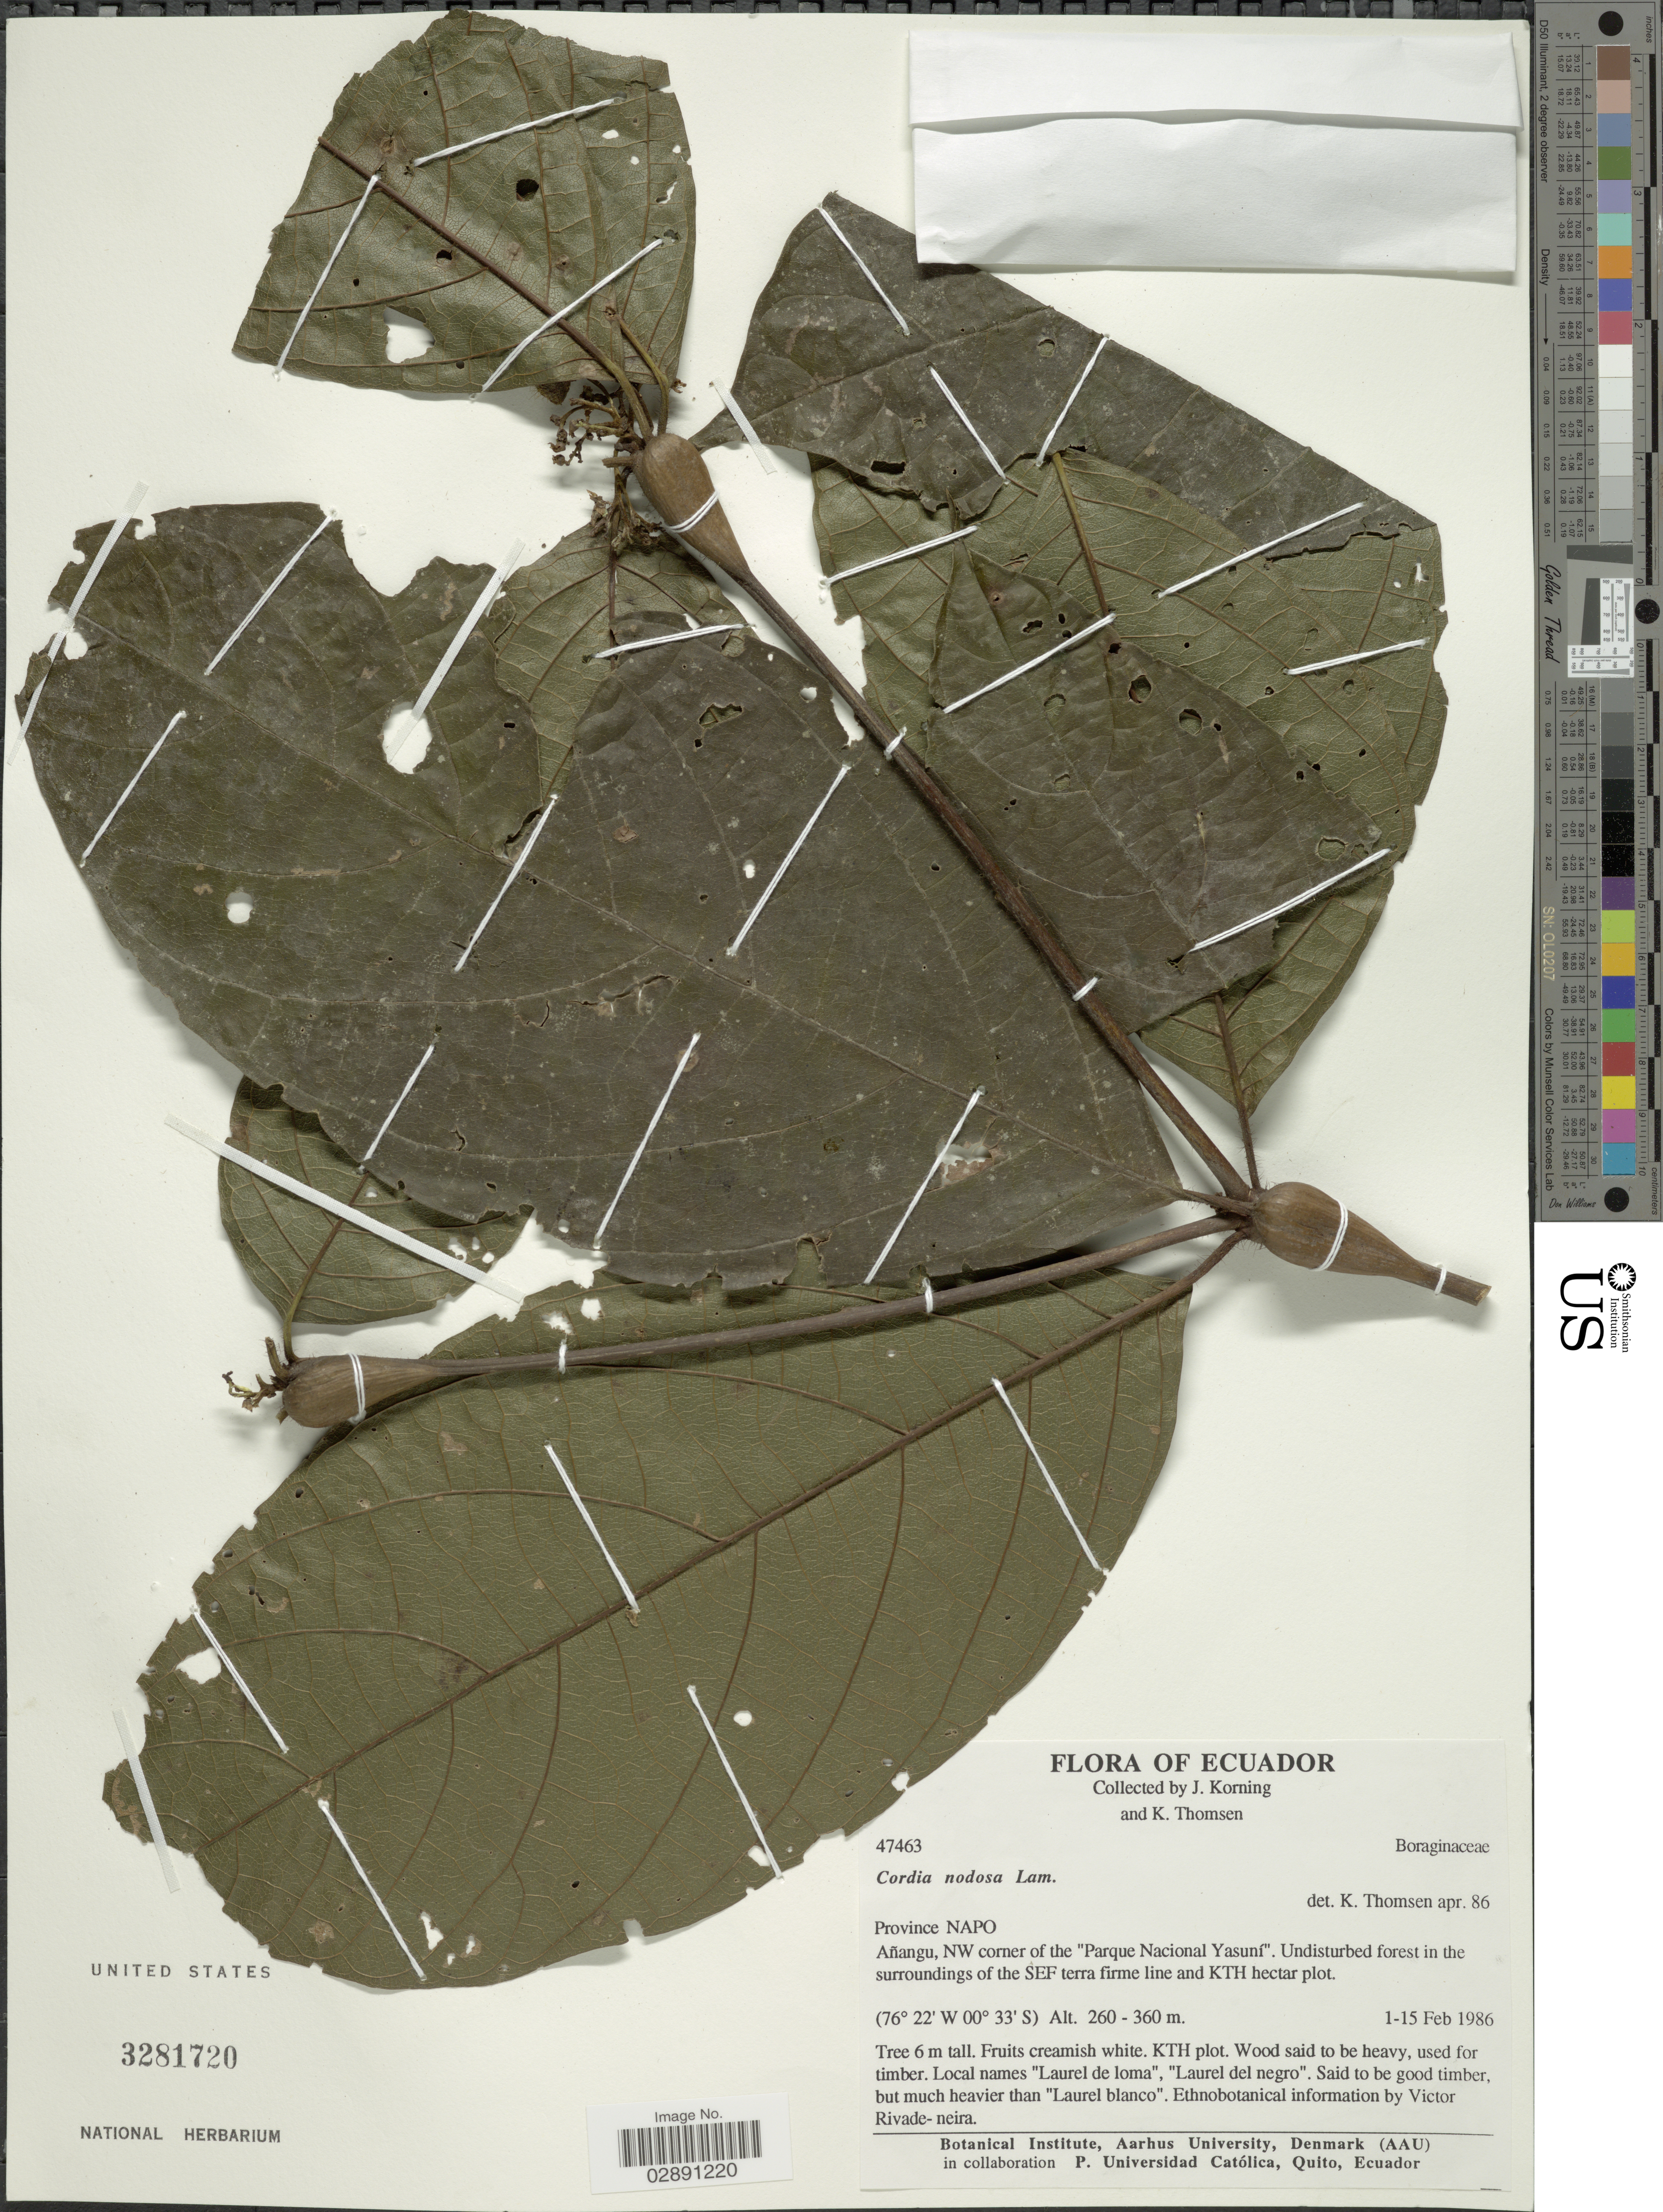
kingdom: Plantae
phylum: Tracheophyta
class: Magnoliopsida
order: Boraginales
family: Cordiaceae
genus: Cordia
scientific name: Cordia nodosa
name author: Lam.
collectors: J. Korning & K. Thomsen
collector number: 47463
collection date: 1986-02-01/1986-02-15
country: Ecuador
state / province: Napo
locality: Añangu, NW corner of the "Parque Nacional Yasuní ". Surroundings of the SEF terra firme line and KTH hectar plot.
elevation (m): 260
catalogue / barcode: US 3281720